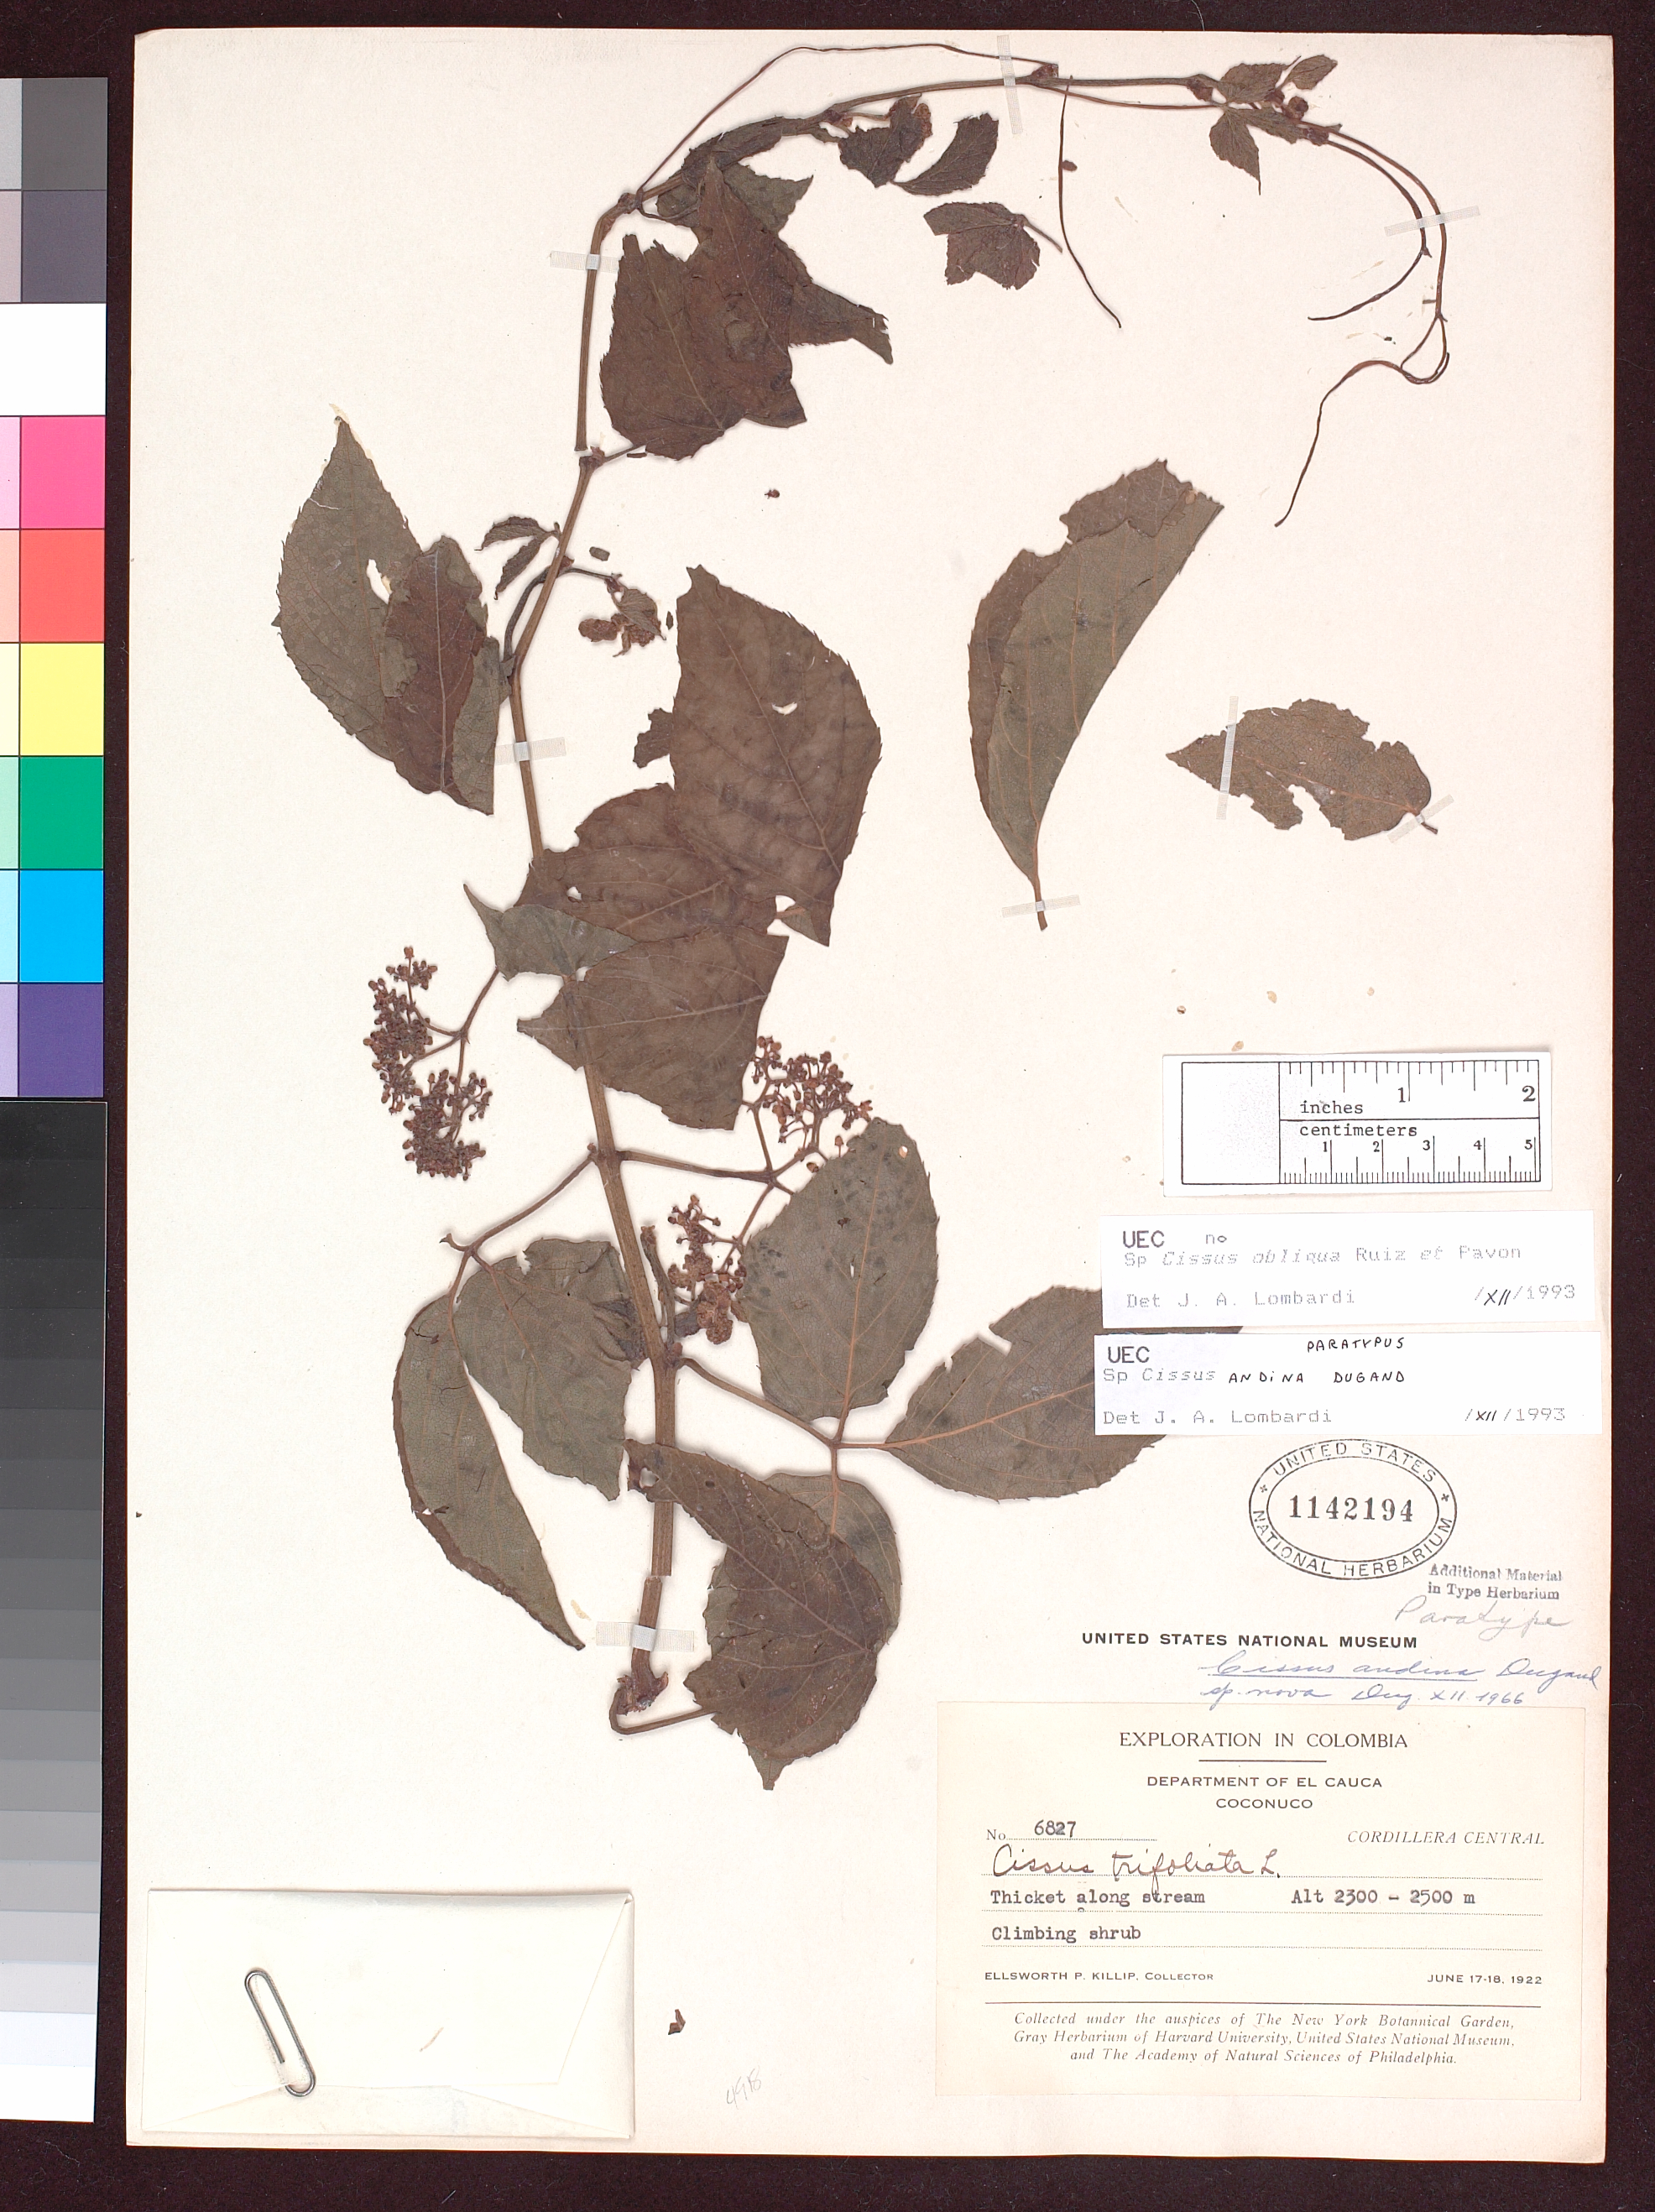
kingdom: Plantae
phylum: Tracheophyta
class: Magnoliopsida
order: Vitales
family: Vitaceae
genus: Cissus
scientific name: Cissus obliqua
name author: Ruiz & Pav.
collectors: E. P. Killip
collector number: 6827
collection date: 1922-06-17/1922-06-18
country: Colombia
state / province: Cauca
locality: Department of El Cauca. Coconuco. Cordillera Central.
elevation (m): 2300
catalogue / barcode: US 1142194